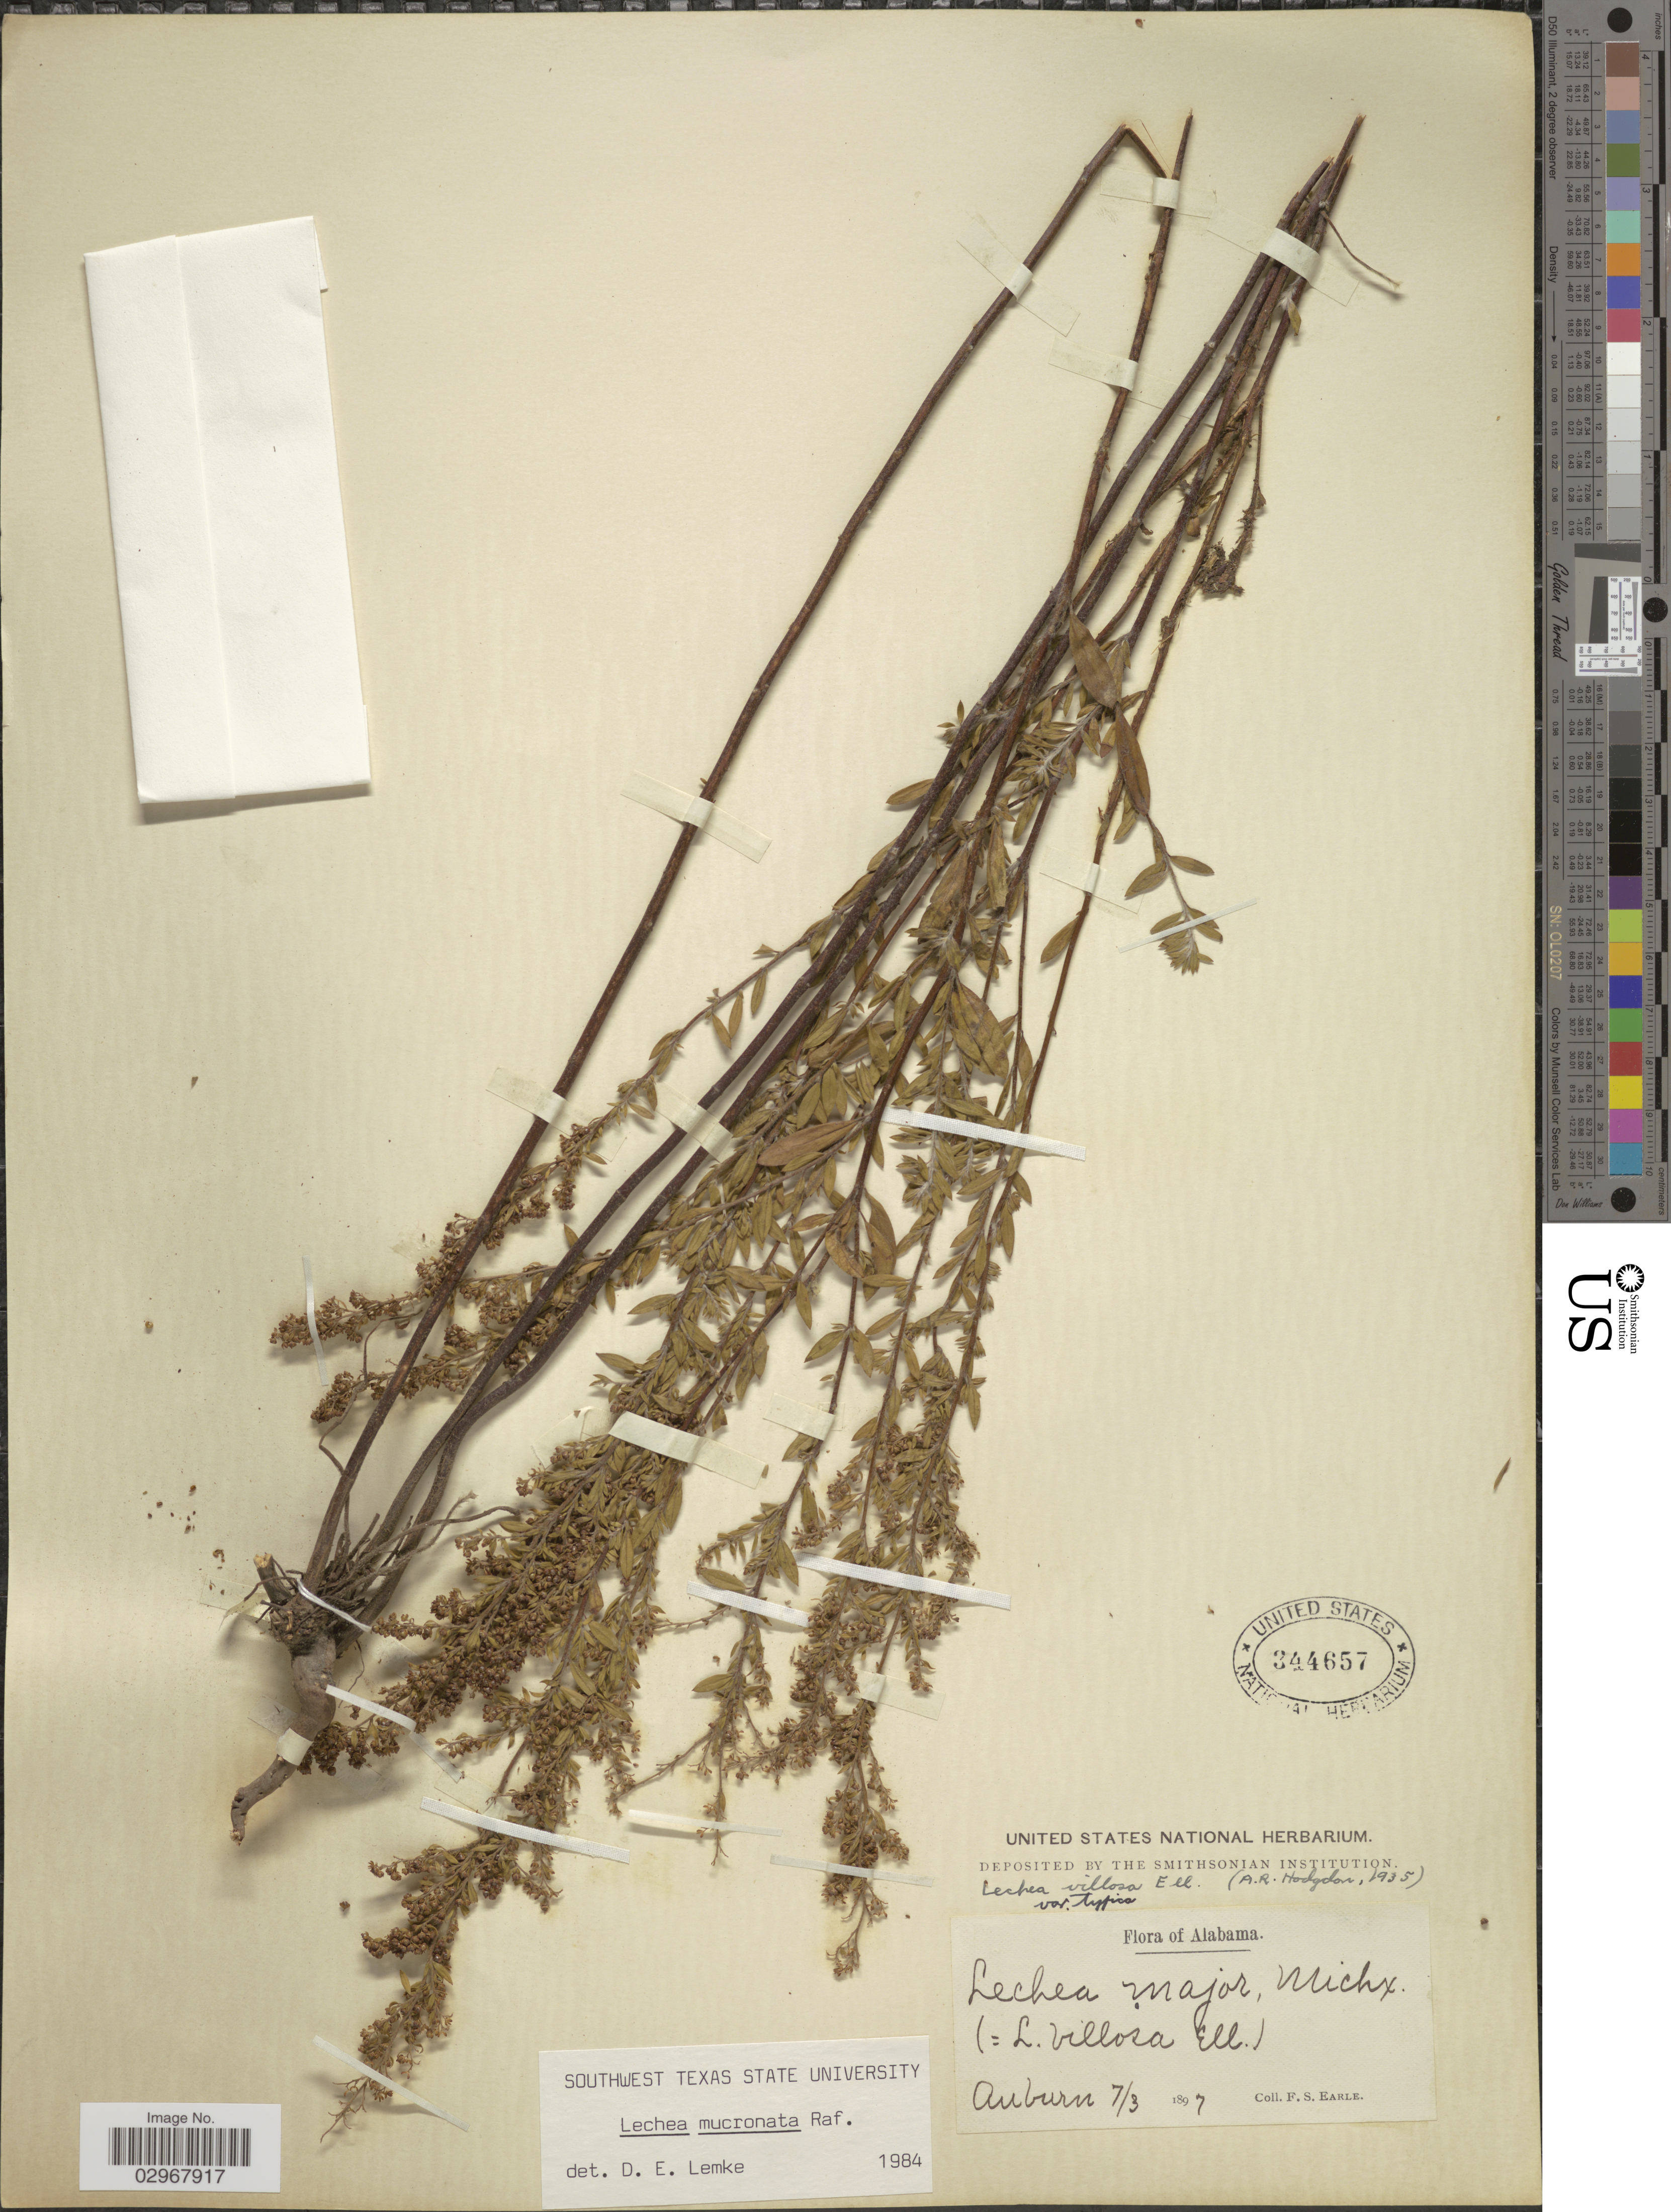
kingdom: Plantae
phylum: Tracheophyta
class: Magnoliopsida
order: Malvales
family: Cistaceae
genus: Lechea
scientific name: Lechea mucronata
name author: Raf.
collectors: F. S. Earle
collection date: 1897-07-03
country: United States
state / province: Alabama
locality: Auburn.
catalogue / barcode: US 344657